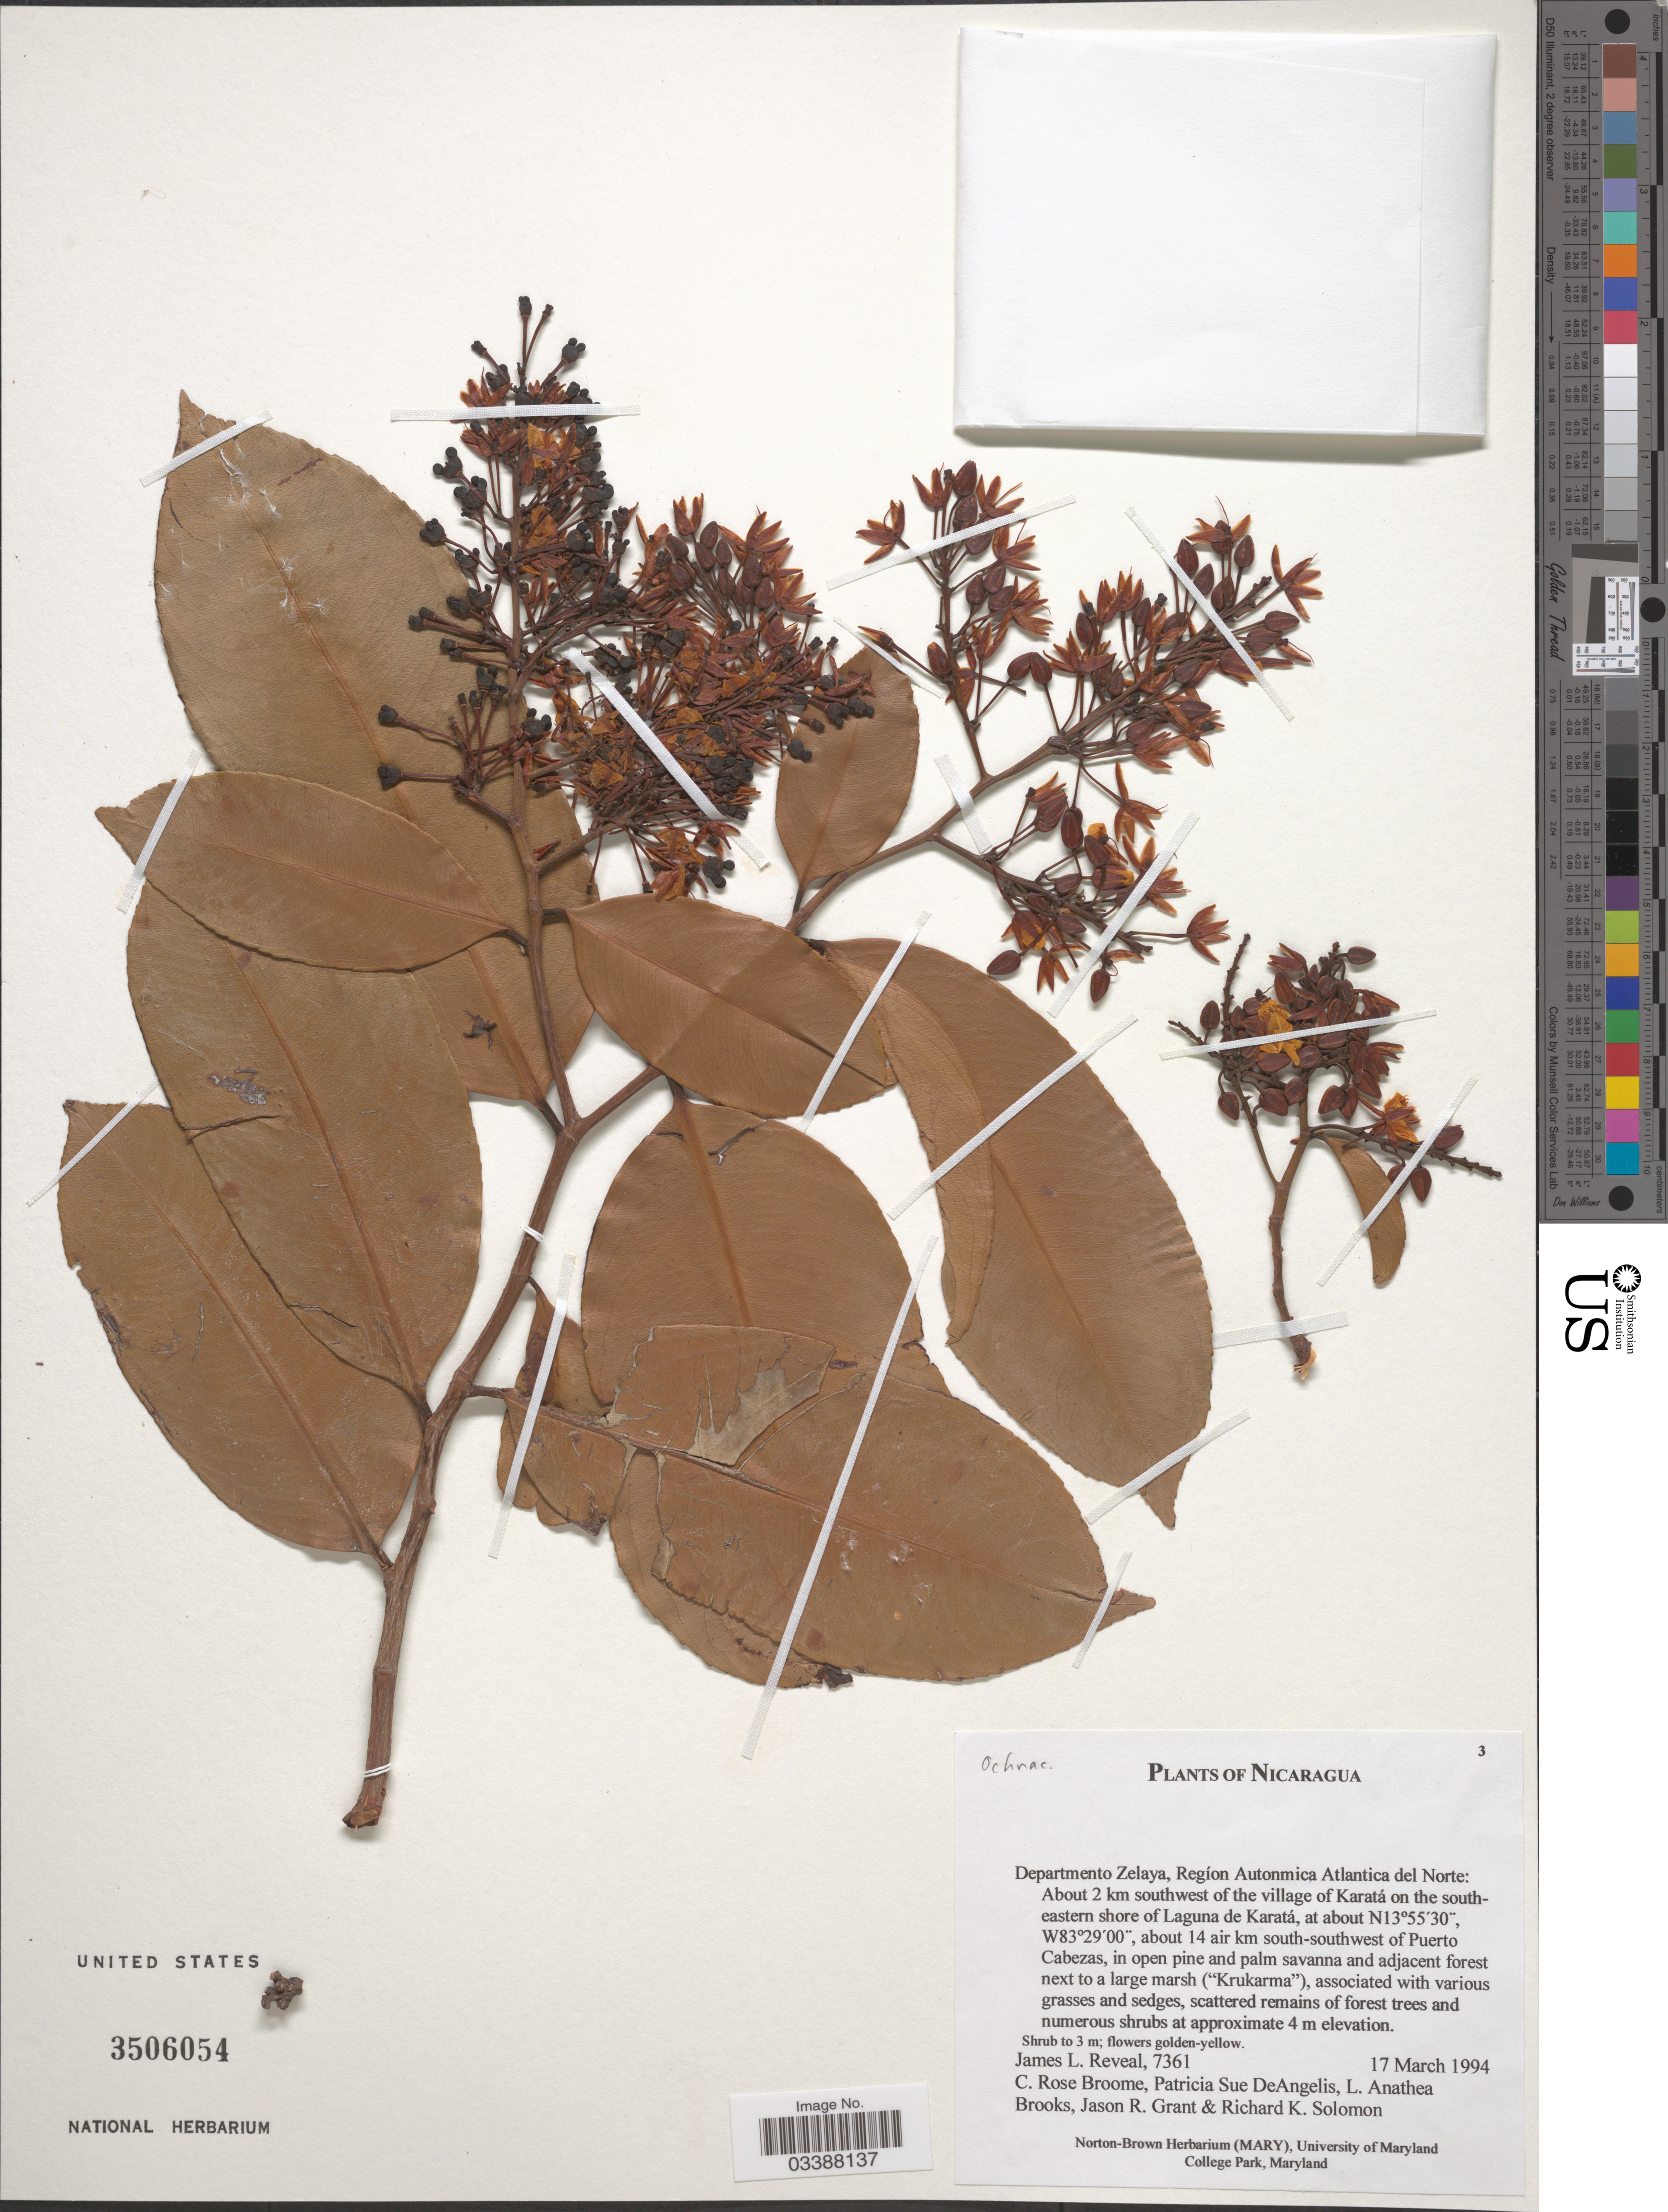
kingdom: Plantae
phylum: Tracheophyta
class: Magnoliopsida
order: Malpighiales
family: Ochnaceae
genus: Ouratea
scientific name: Ouratea sp.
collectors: J. L. Reveal, C. R. Broome, P. DeAngelis, L. Brooks & et al.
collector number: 7361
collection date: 1994-03-17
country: Nicaragua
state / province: Atlántico Norte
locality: Departamento Zelaya, Regíon Autonmica Atlantica del Norte: About 2 km southwest of the village of Karatá on the southeastern shore of Laguna de Karatá, about 14 air km south-southwest of Puerto Cabezas.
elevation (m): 4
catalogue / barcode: US 3506054